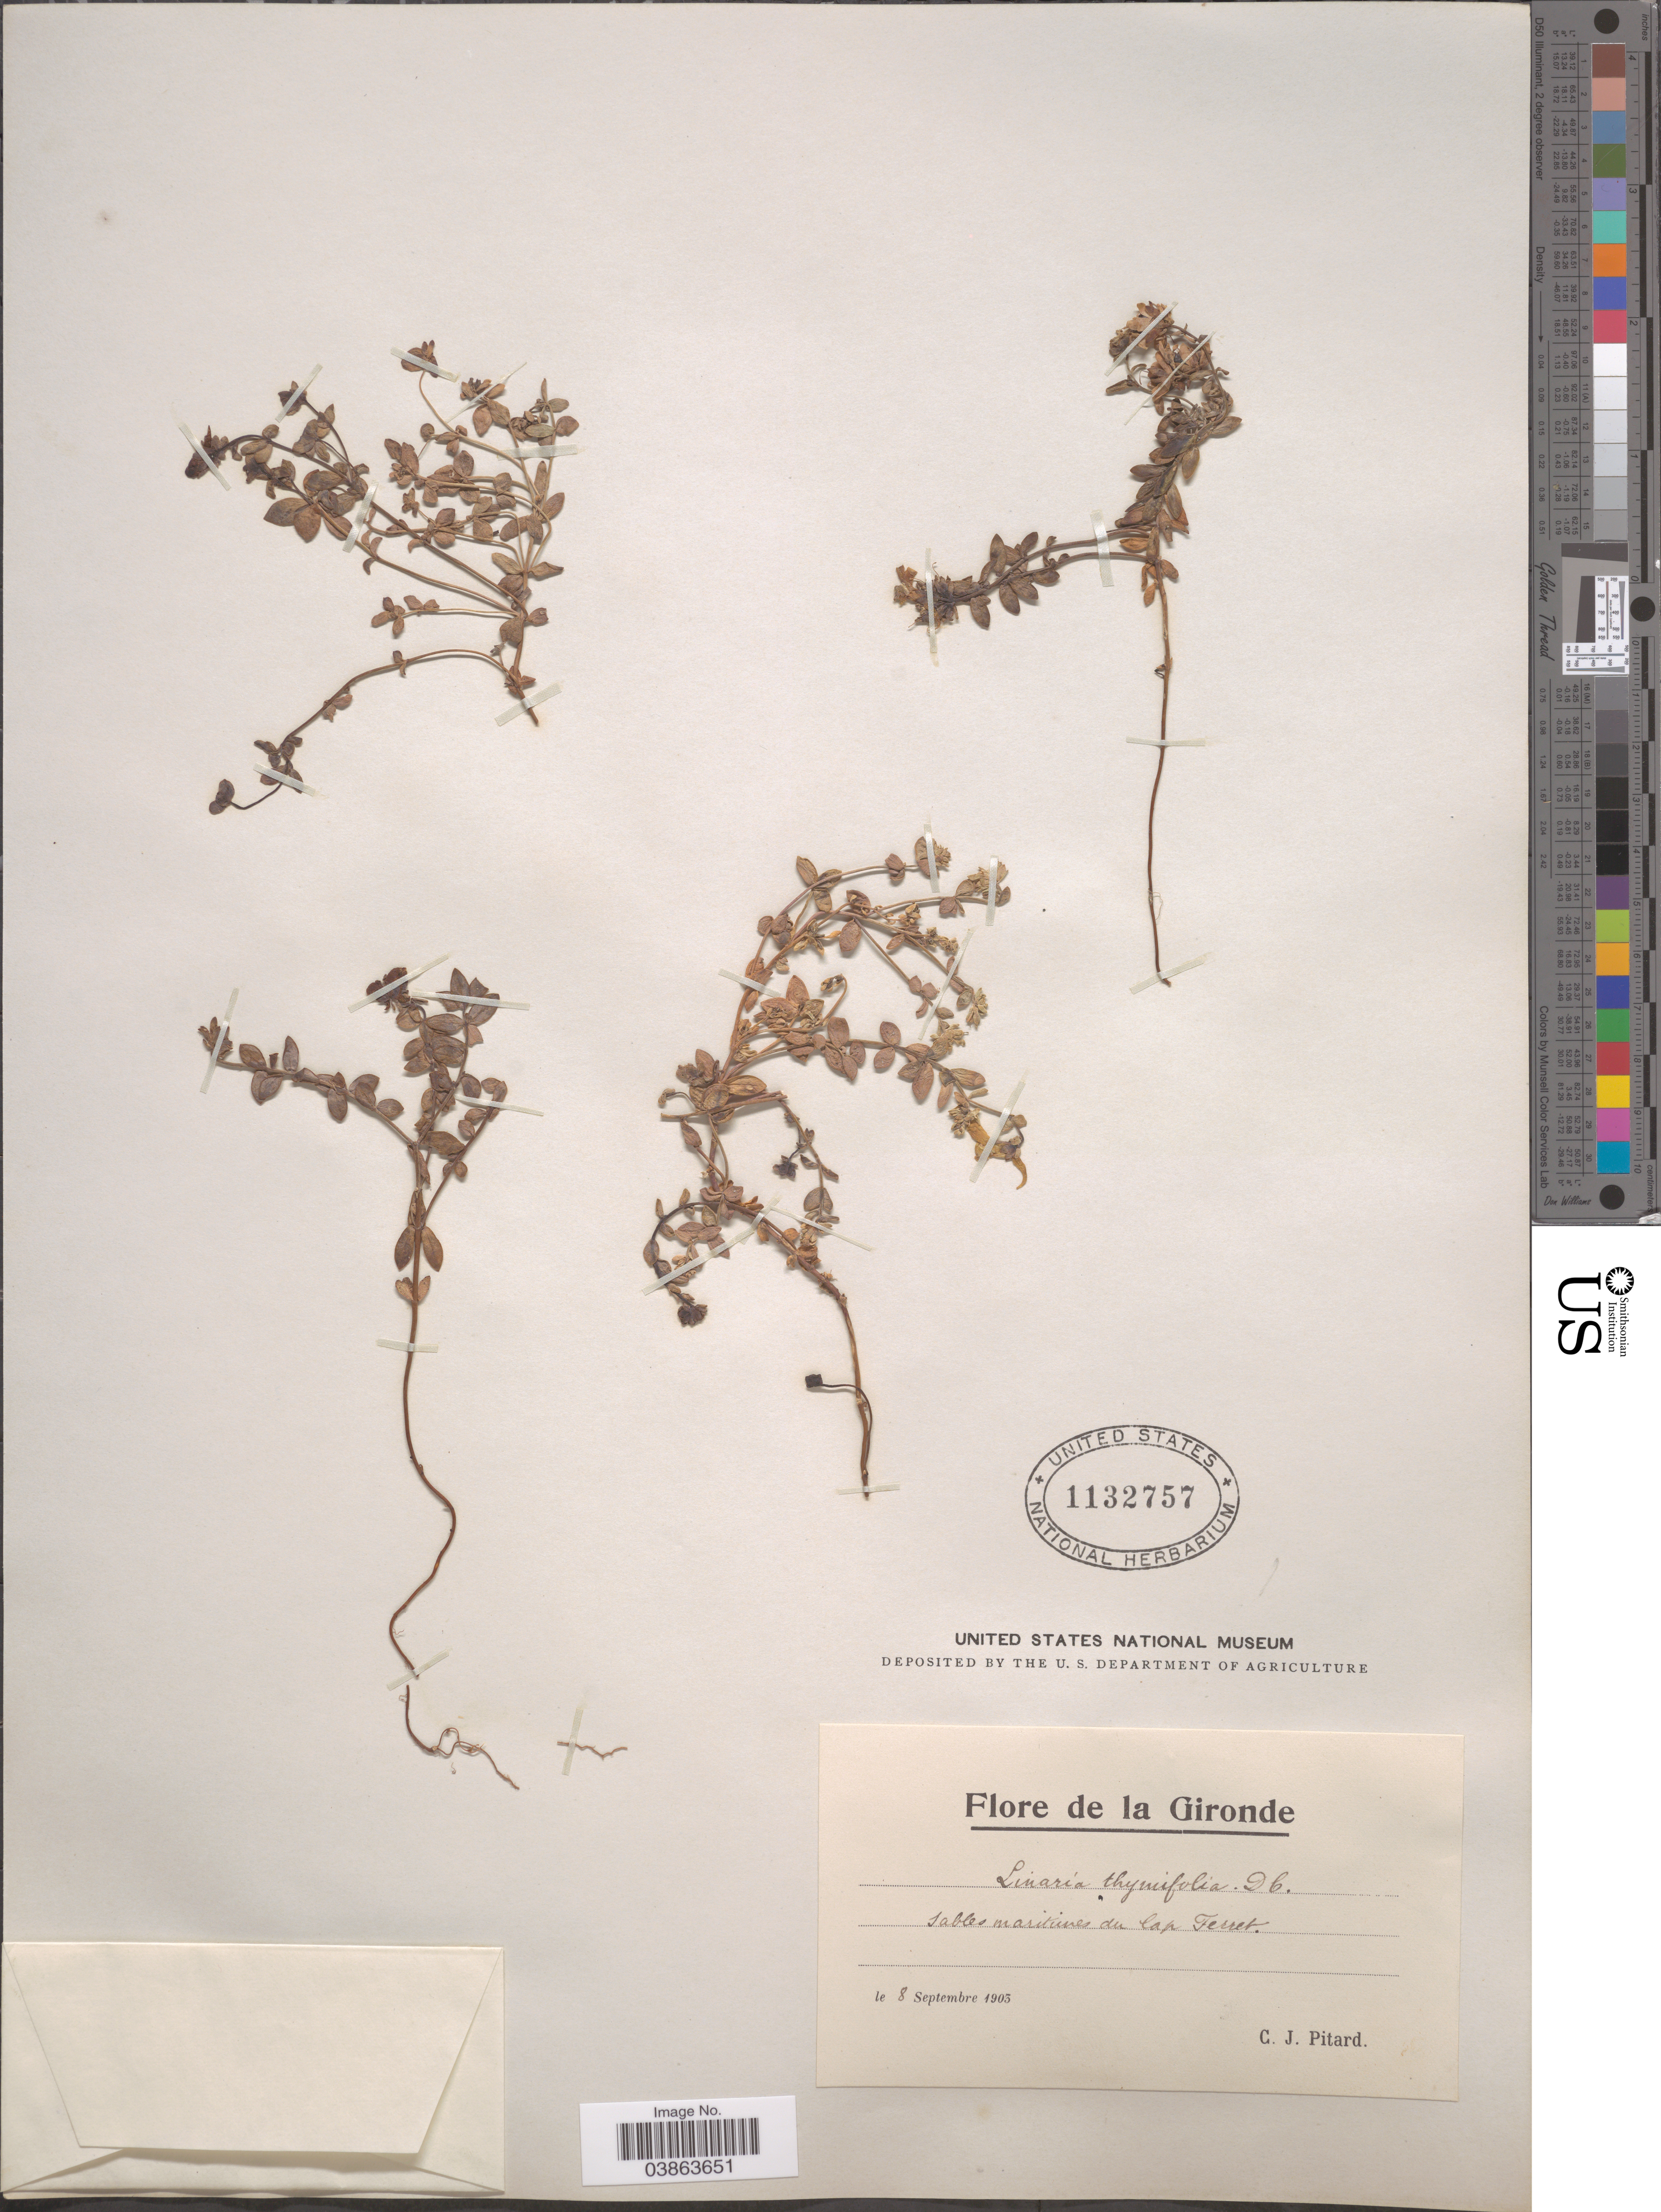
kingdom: Plantae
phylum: Tracheophyta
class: Magnoliopsida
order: Lamiales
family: Plantaginaceae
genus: Linaria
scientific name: Linaria thymifolia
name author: (Vahl) DC.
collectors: C. Pitard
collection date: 1905-09-08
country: France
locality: La Gironde. Sables maritimes du Cap Ferret.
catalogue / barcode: US 1132757